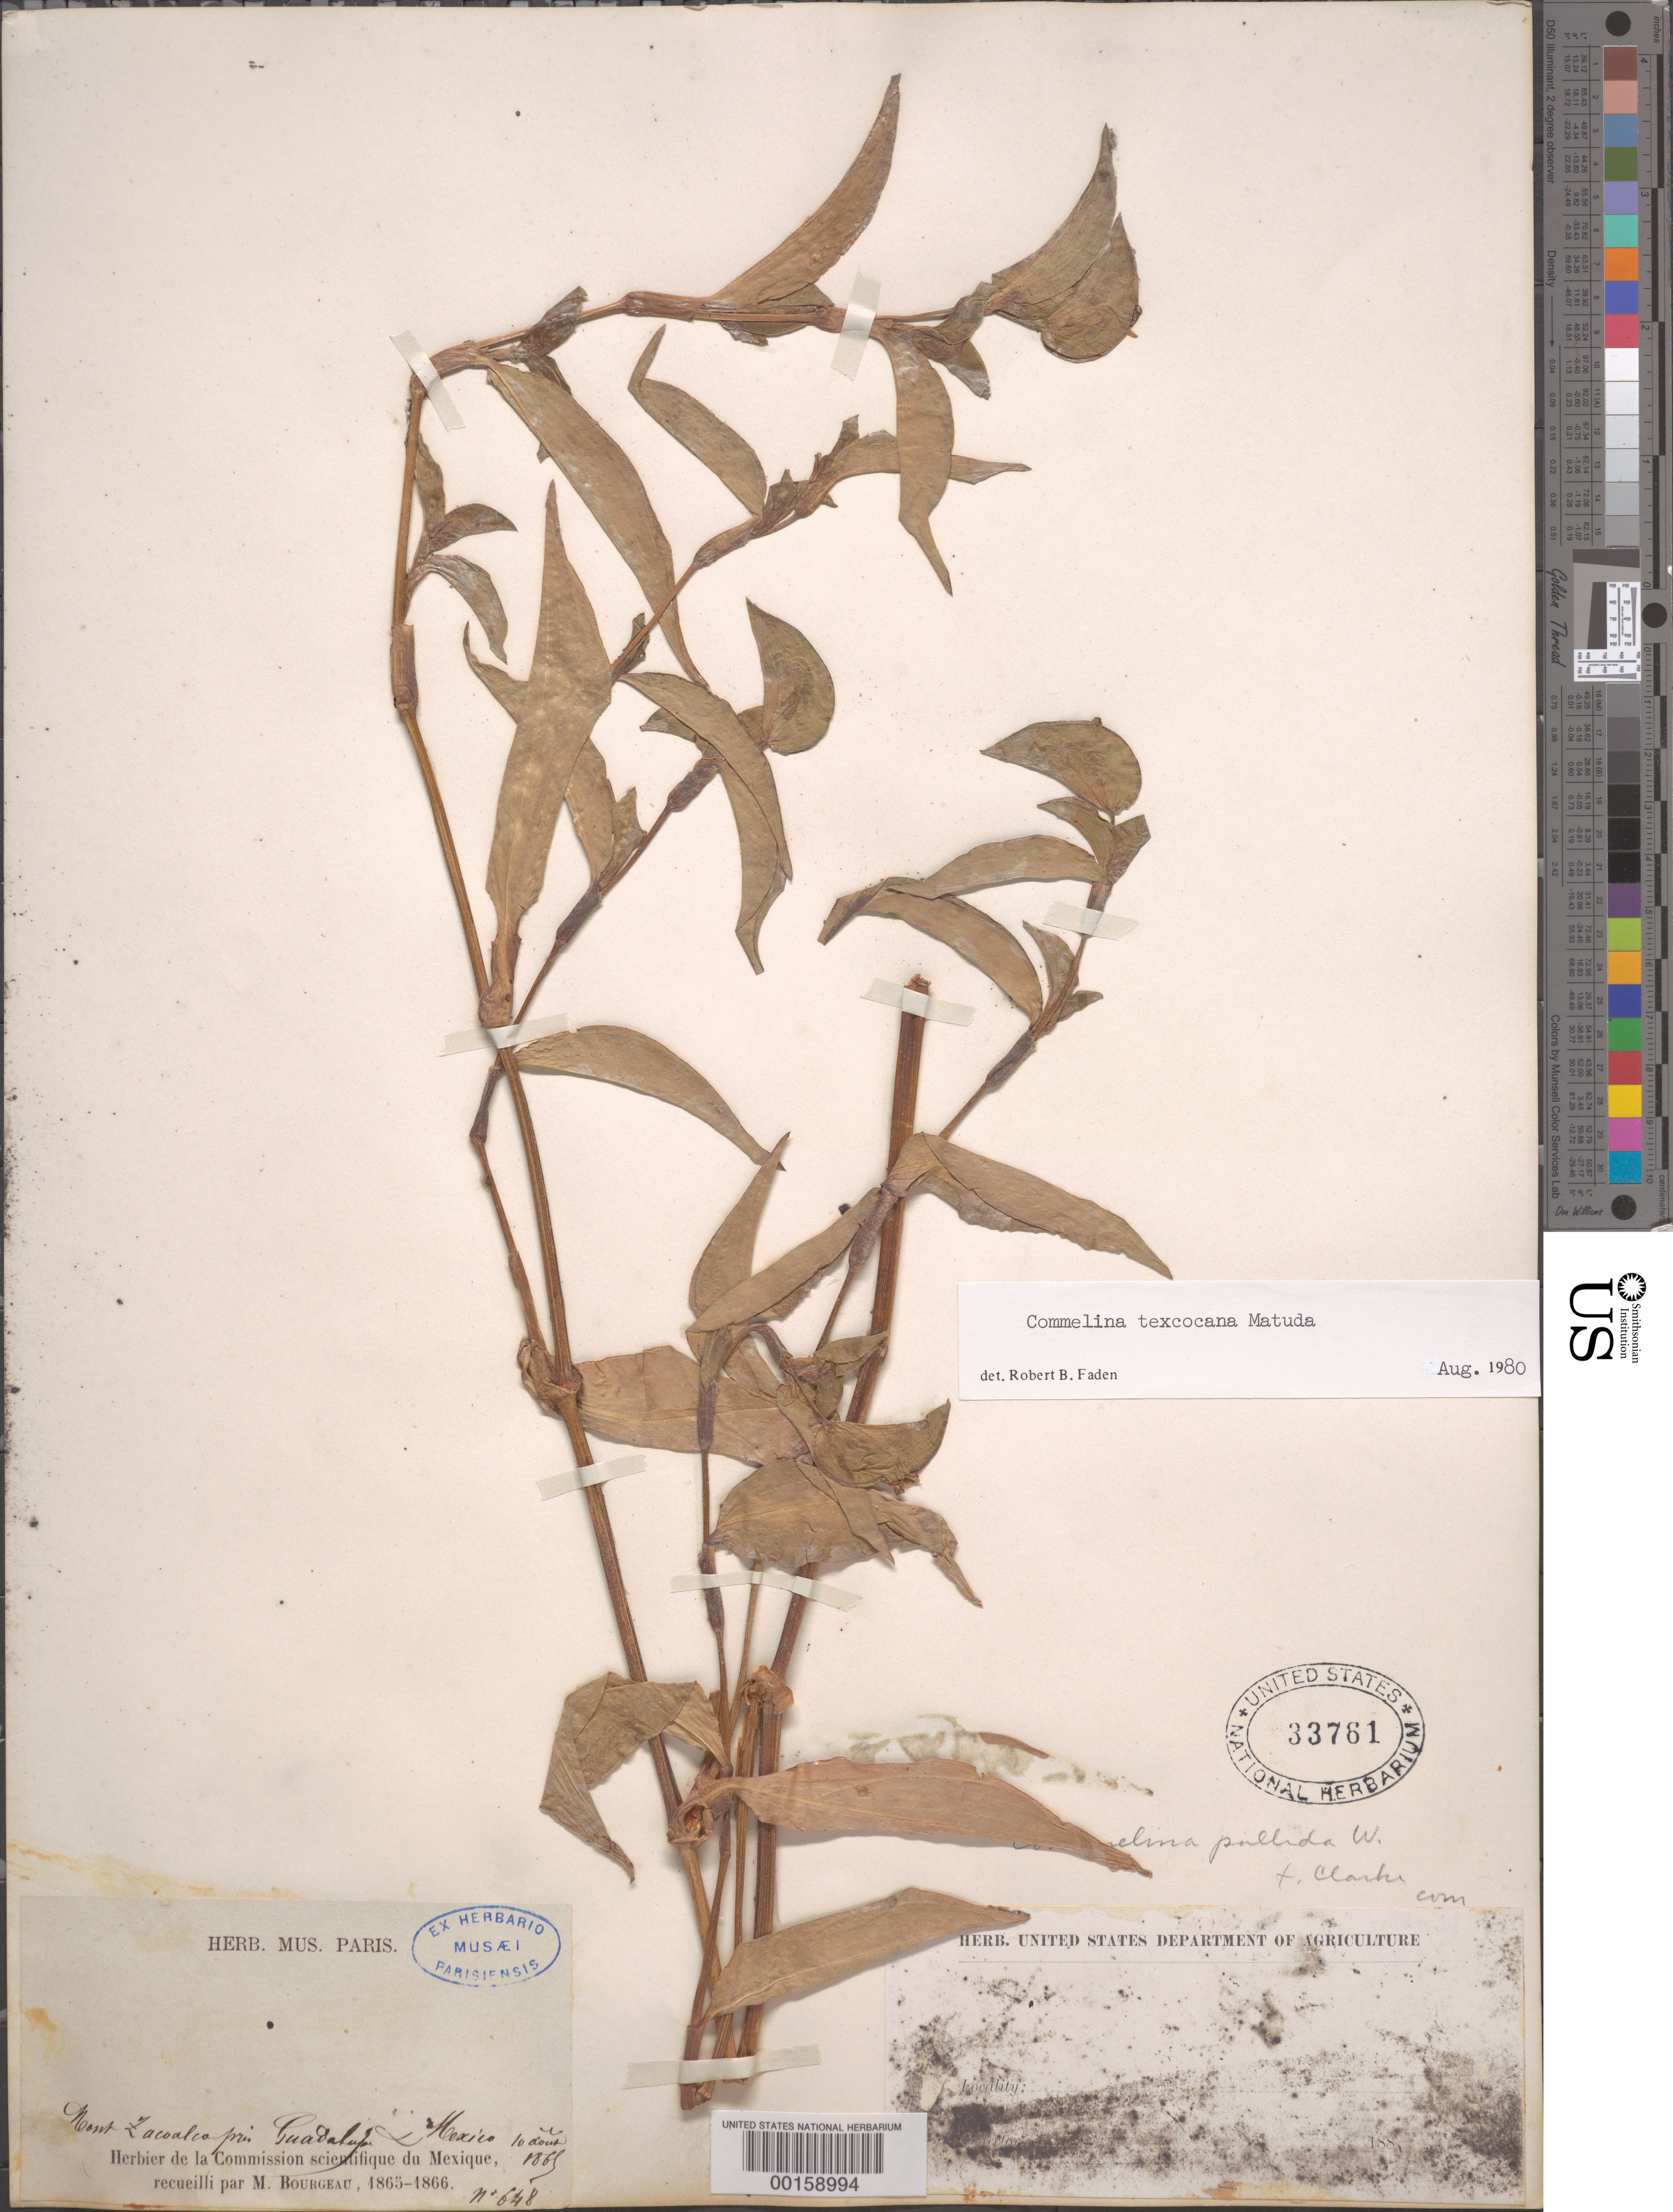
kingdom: Plantae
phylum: Tracheophyta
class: Liliopsida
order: Commelinales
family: Commelinaceae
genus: Commelina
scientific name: Commelina texcocana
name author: Matuda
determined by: Faden, Robert B., (US), Smithsonian Institution - National Museum of Natural History (UNITED STATES)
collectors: E. Bourgeau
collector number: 648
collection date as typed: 10 Aug 1865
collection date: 1865-08-10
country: Mexico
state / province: Nuevo León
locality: Guadalupe; mont zacoalca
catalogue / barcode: US 33761